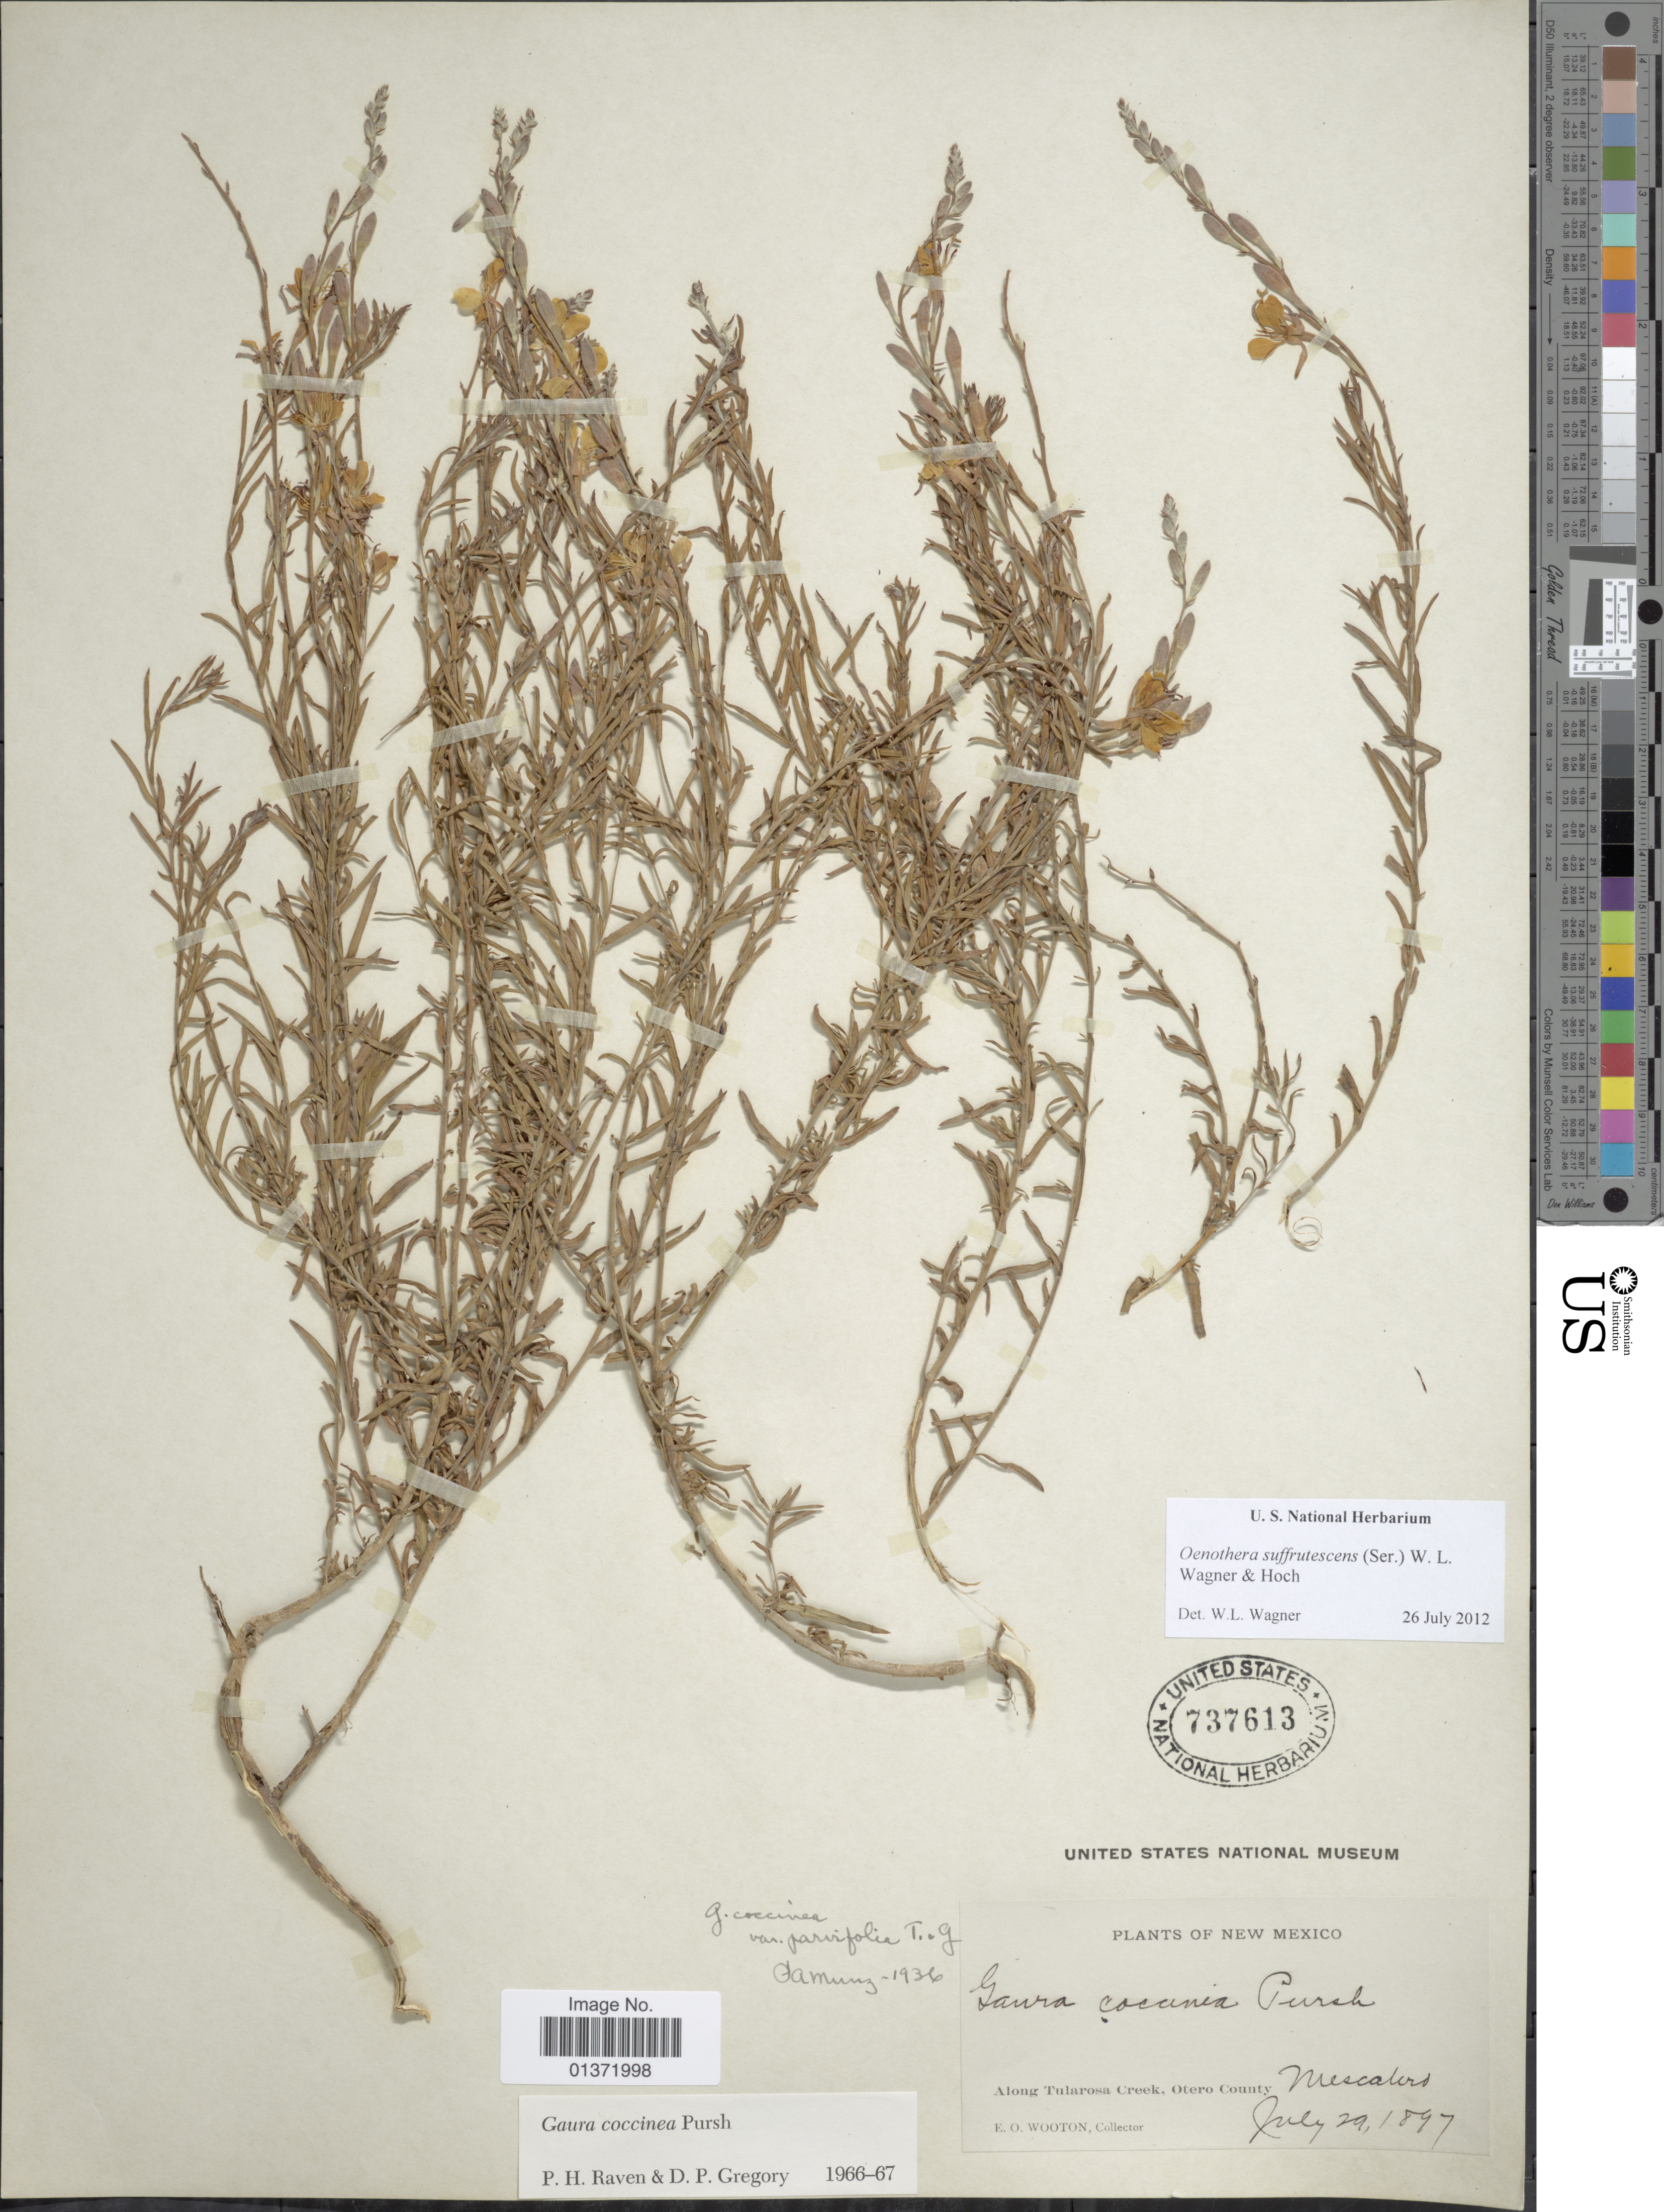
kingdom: Plantae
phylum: Tracheophyta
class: Magnoliopsida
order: Myrtales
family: Onagraceae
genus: Oenothera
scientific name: Oenothera suffrutescens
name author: (Ser.) W.L. Wagner & Hoch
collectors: E. O. Wooton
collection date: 1897-07-29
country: United States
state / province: New Mexico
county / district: Otero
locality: Along Tularosa Creek, Otero County, Mescatero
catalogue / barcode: US 737613